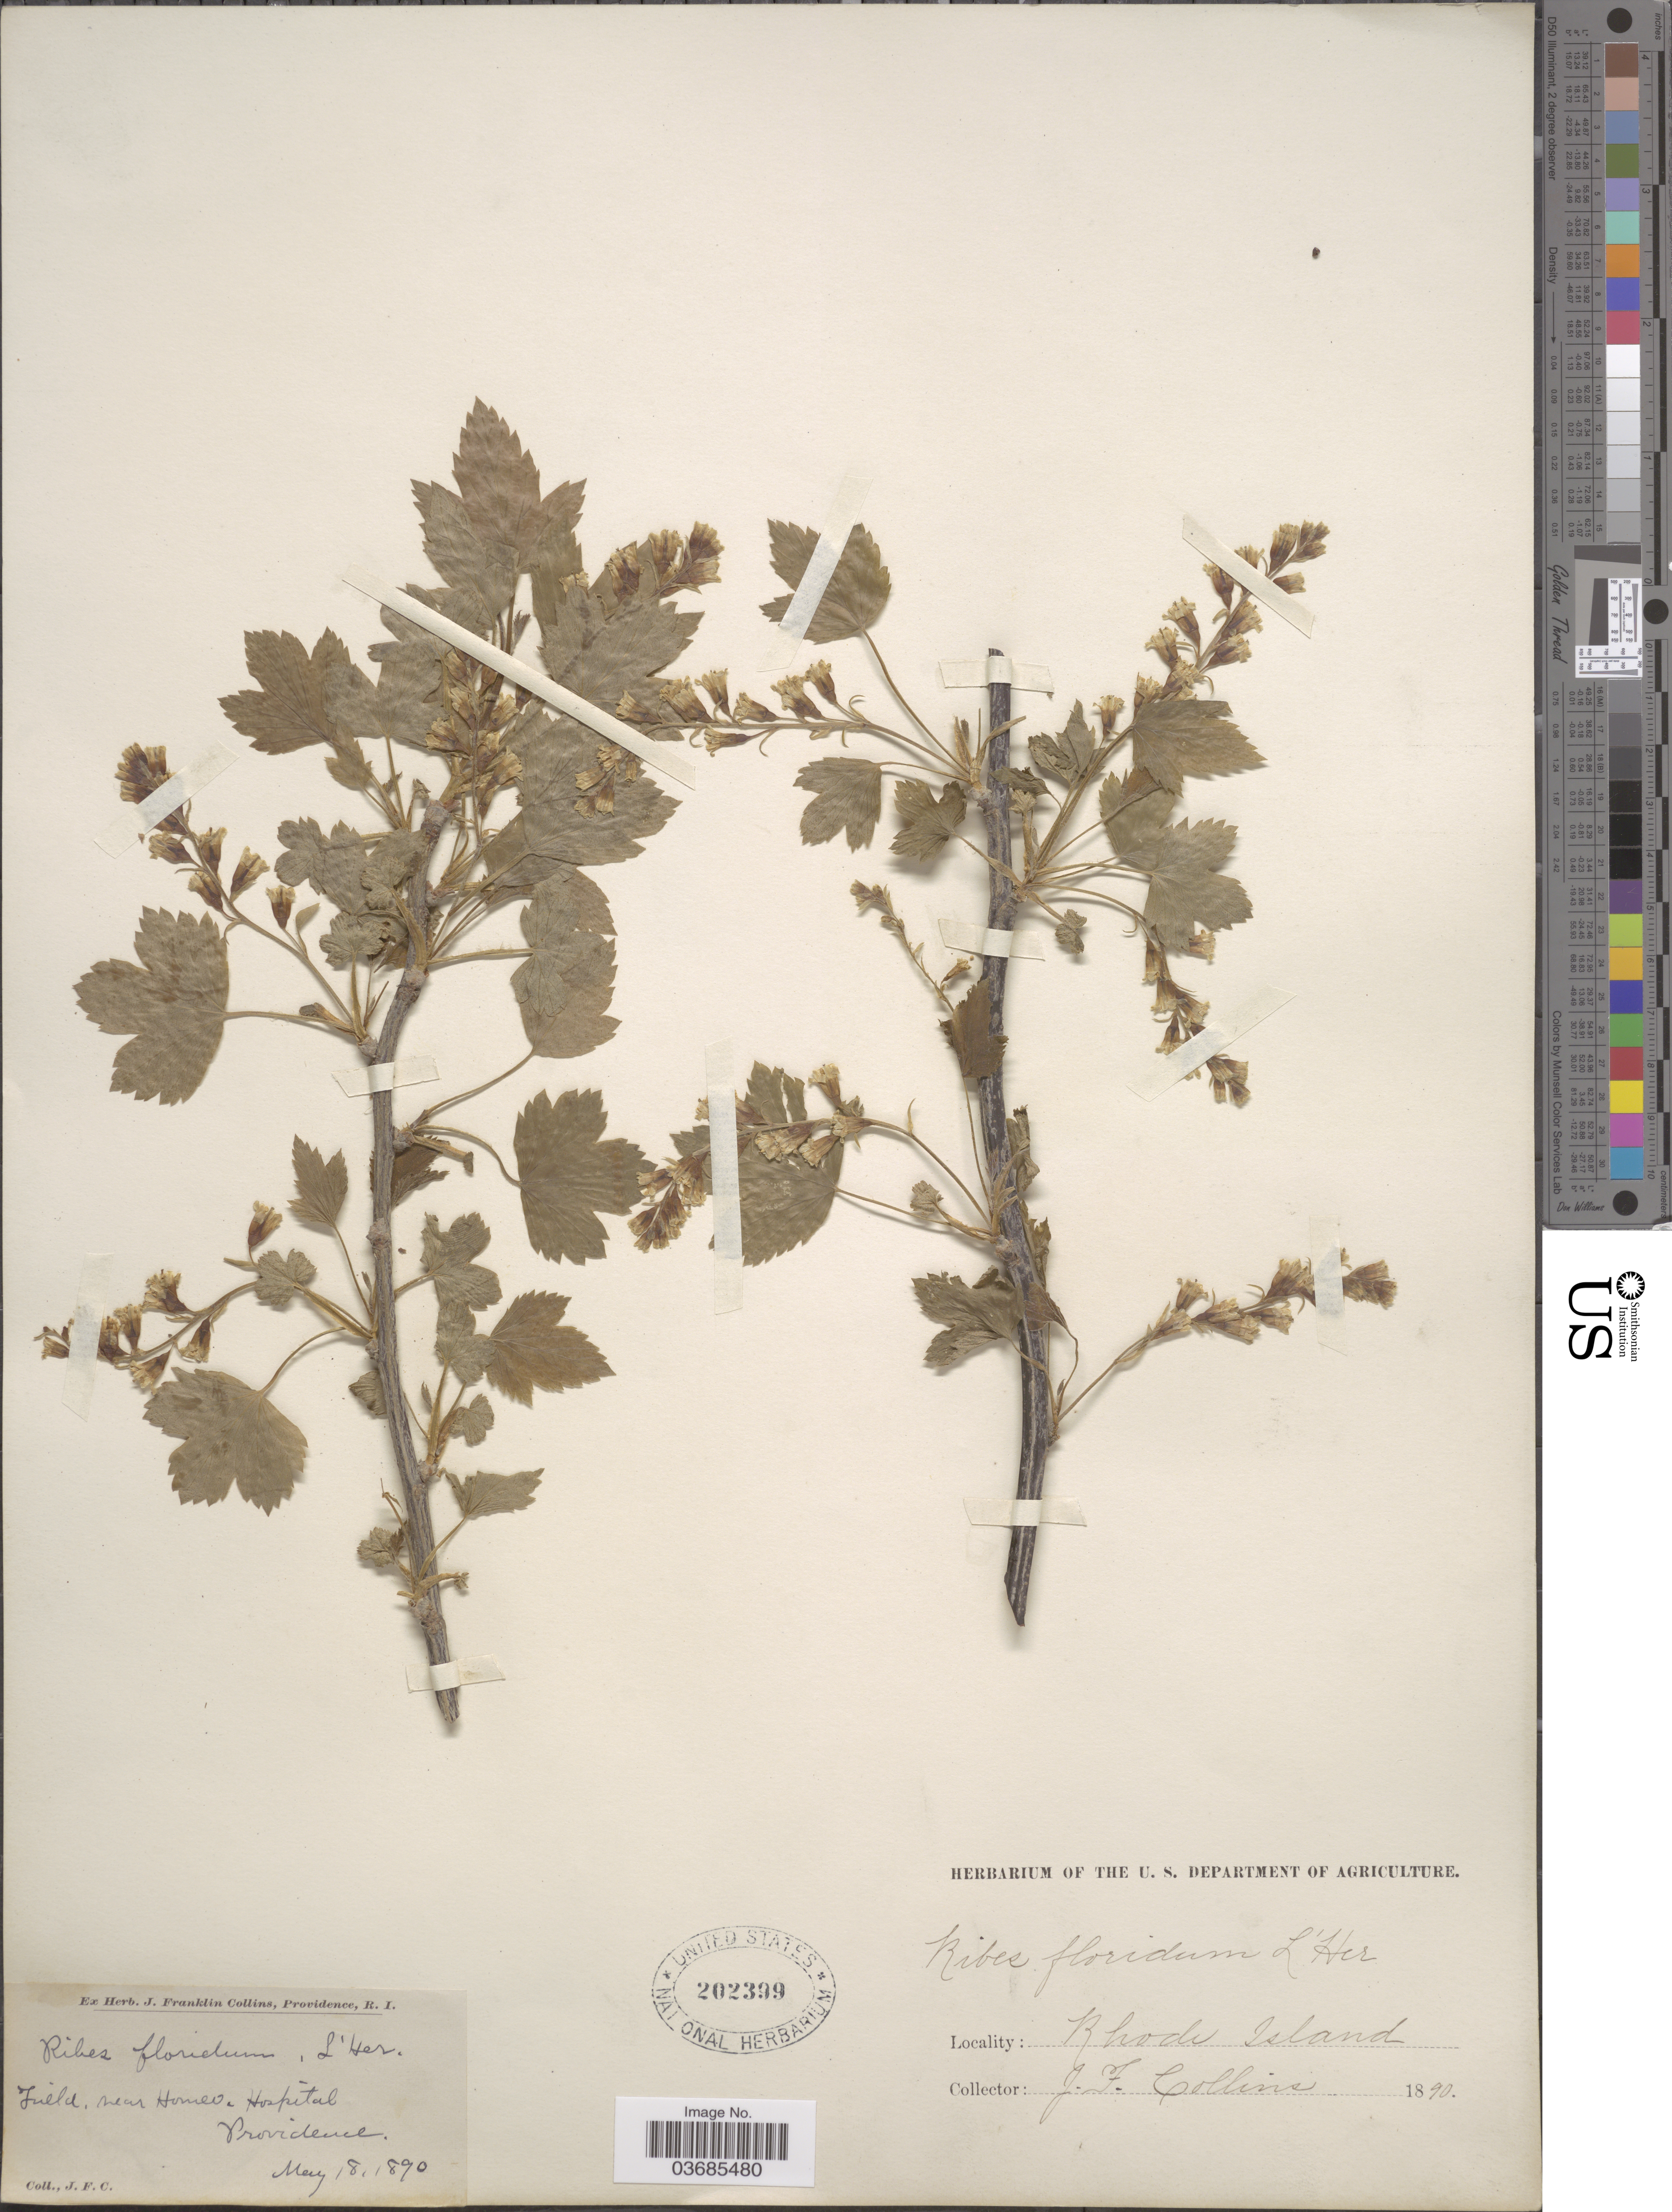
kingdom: Plantae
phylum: Tracheophyta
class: Magnoliopsida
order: Saxifragales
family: Grossulariaceae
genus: Ribes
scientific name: Ribes americanum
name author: Mill.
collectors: J. Collins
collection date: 1890-05-18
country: United States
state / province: Rhode Island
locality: Field, near Homeo Hospital. Providence.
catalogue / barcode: US 202399